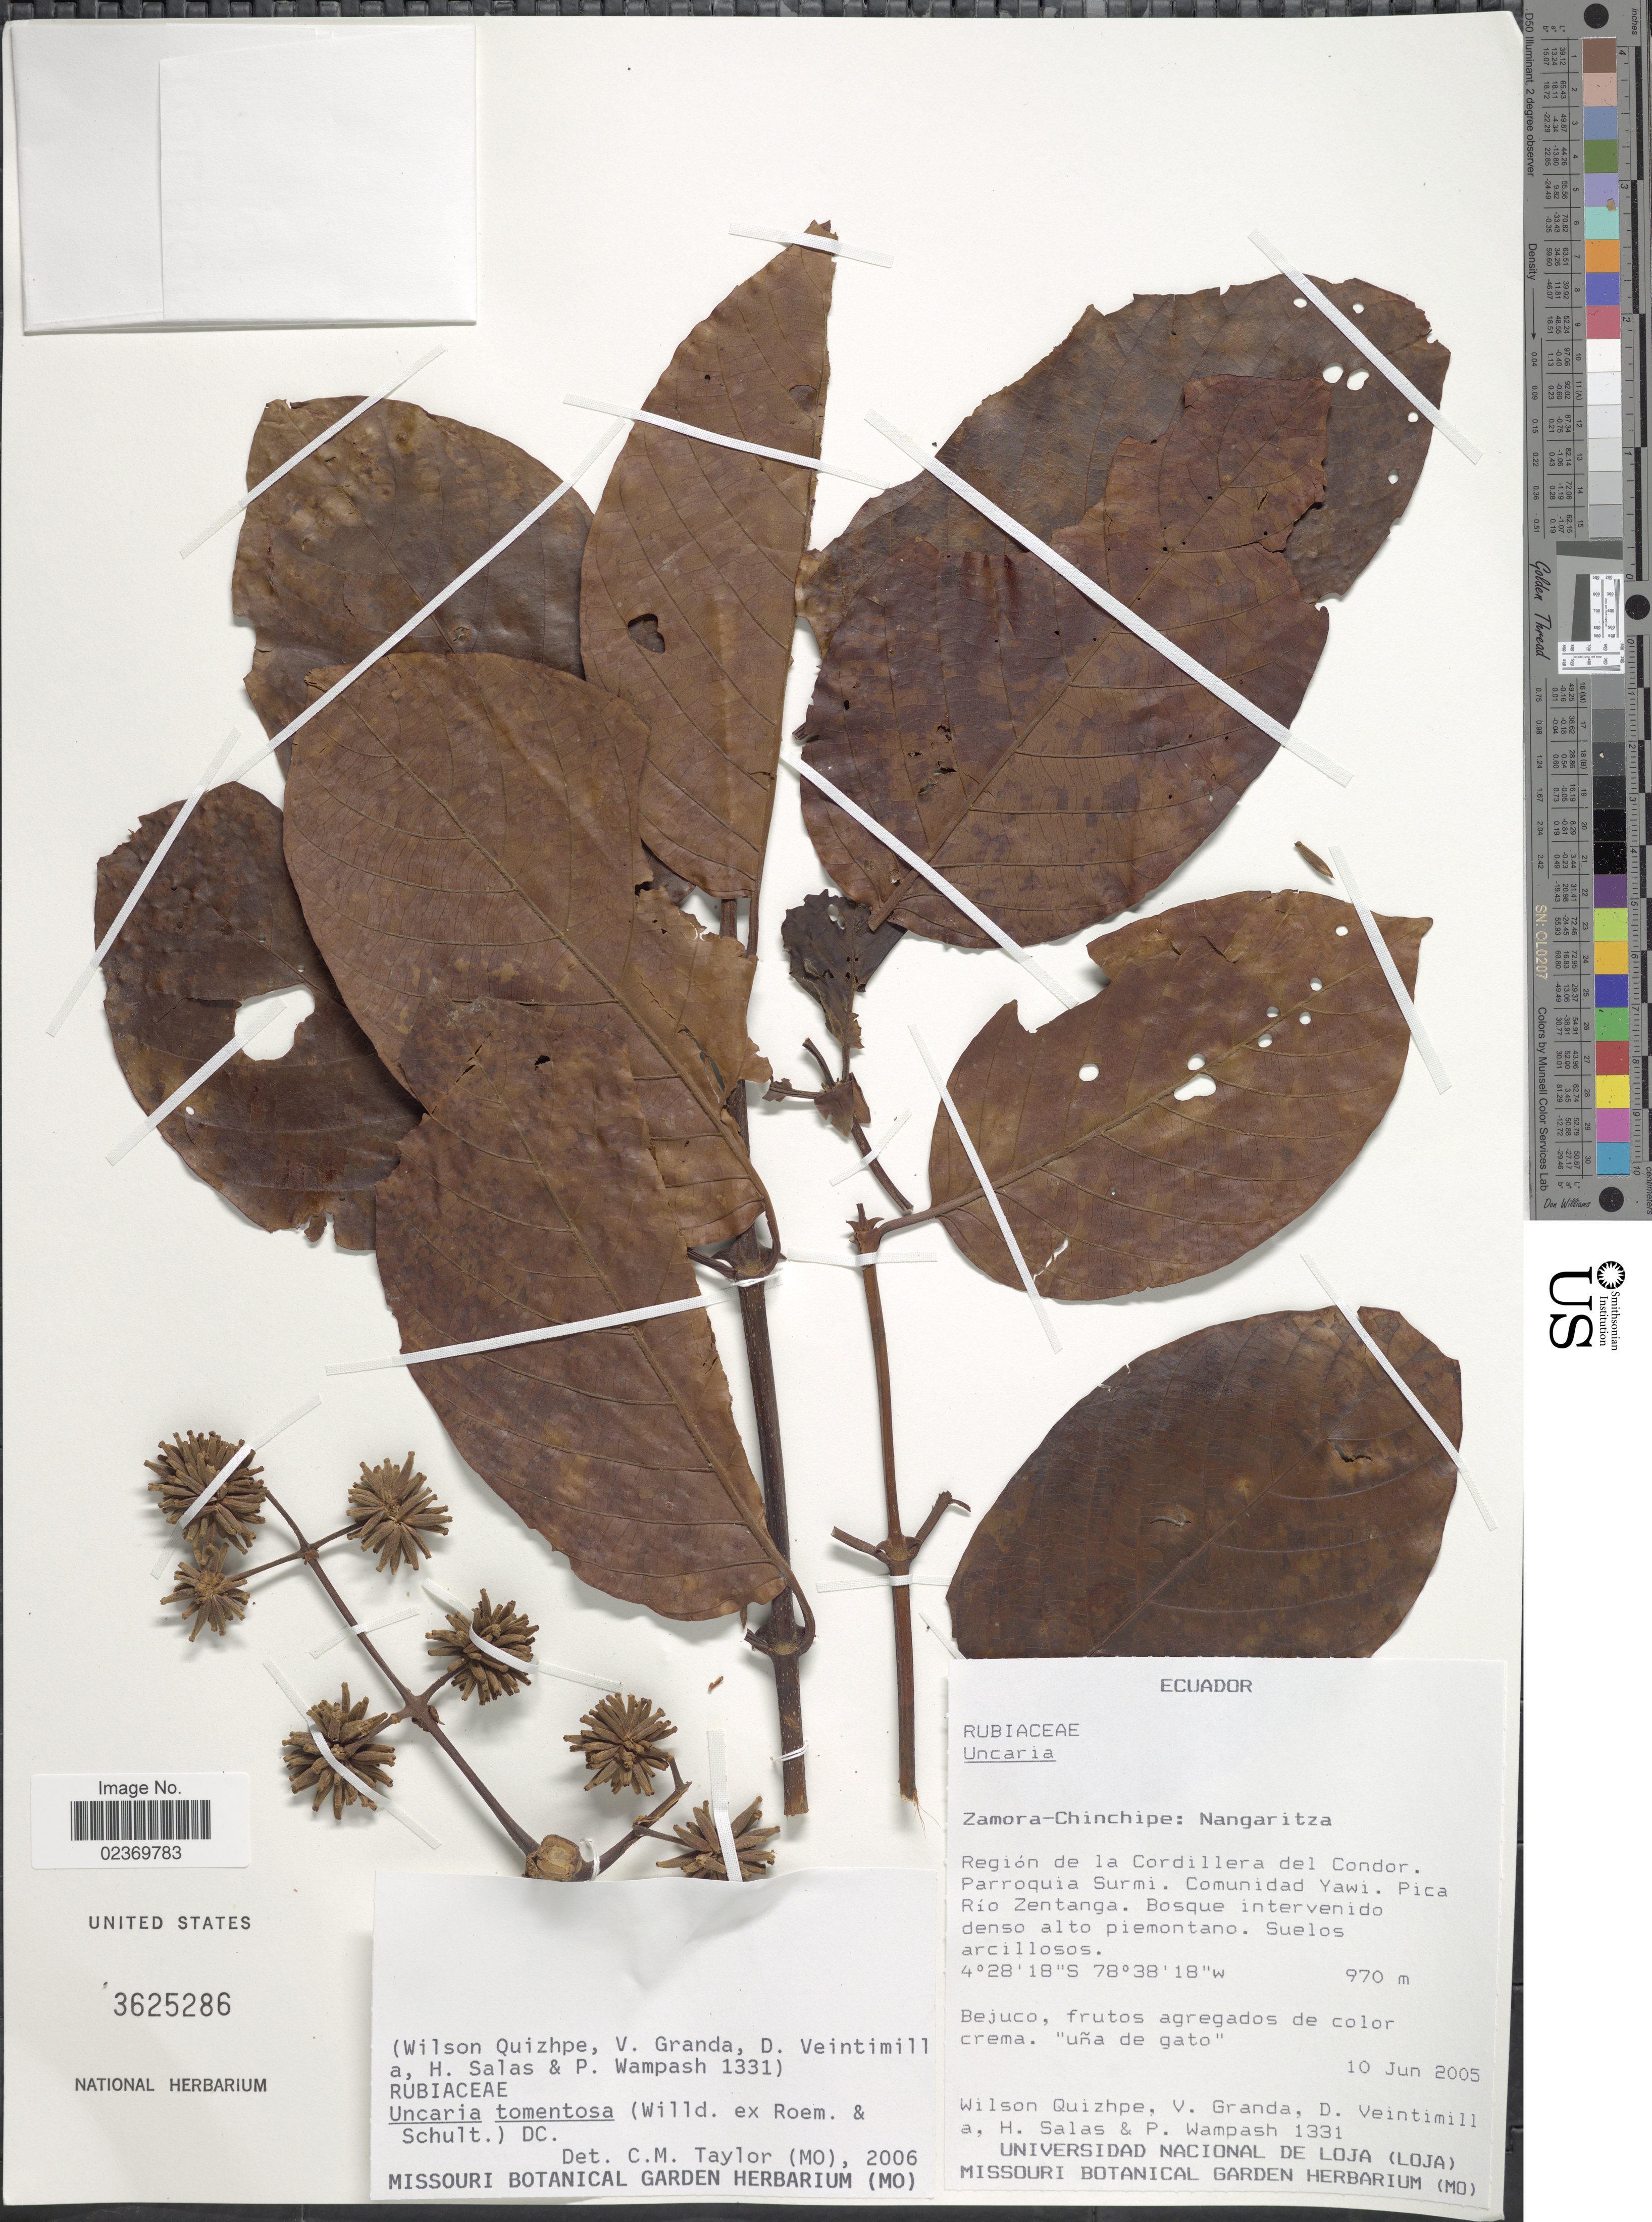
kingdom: Plantae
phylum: Tracheophyta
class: Magnoliopsida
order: Gentianales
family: Rubiaceae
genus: Uncaria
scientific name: Uncaria tomentosa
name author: (Willd. ex Roem. & Schult.) DC.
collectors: W. Quizhpe, V. Granda, D. Veintimilla, H. Salas & P. Wampash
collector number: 1331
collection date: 2005-06-10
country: Ecuador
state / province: Zamora-Chinchipe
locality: Nangaritza. Region de la Cordillera del Condor. Parroquia Surmi. Comunidad Yawi, Pica Rio Zentanga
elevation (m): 970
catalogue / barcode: US 3625286